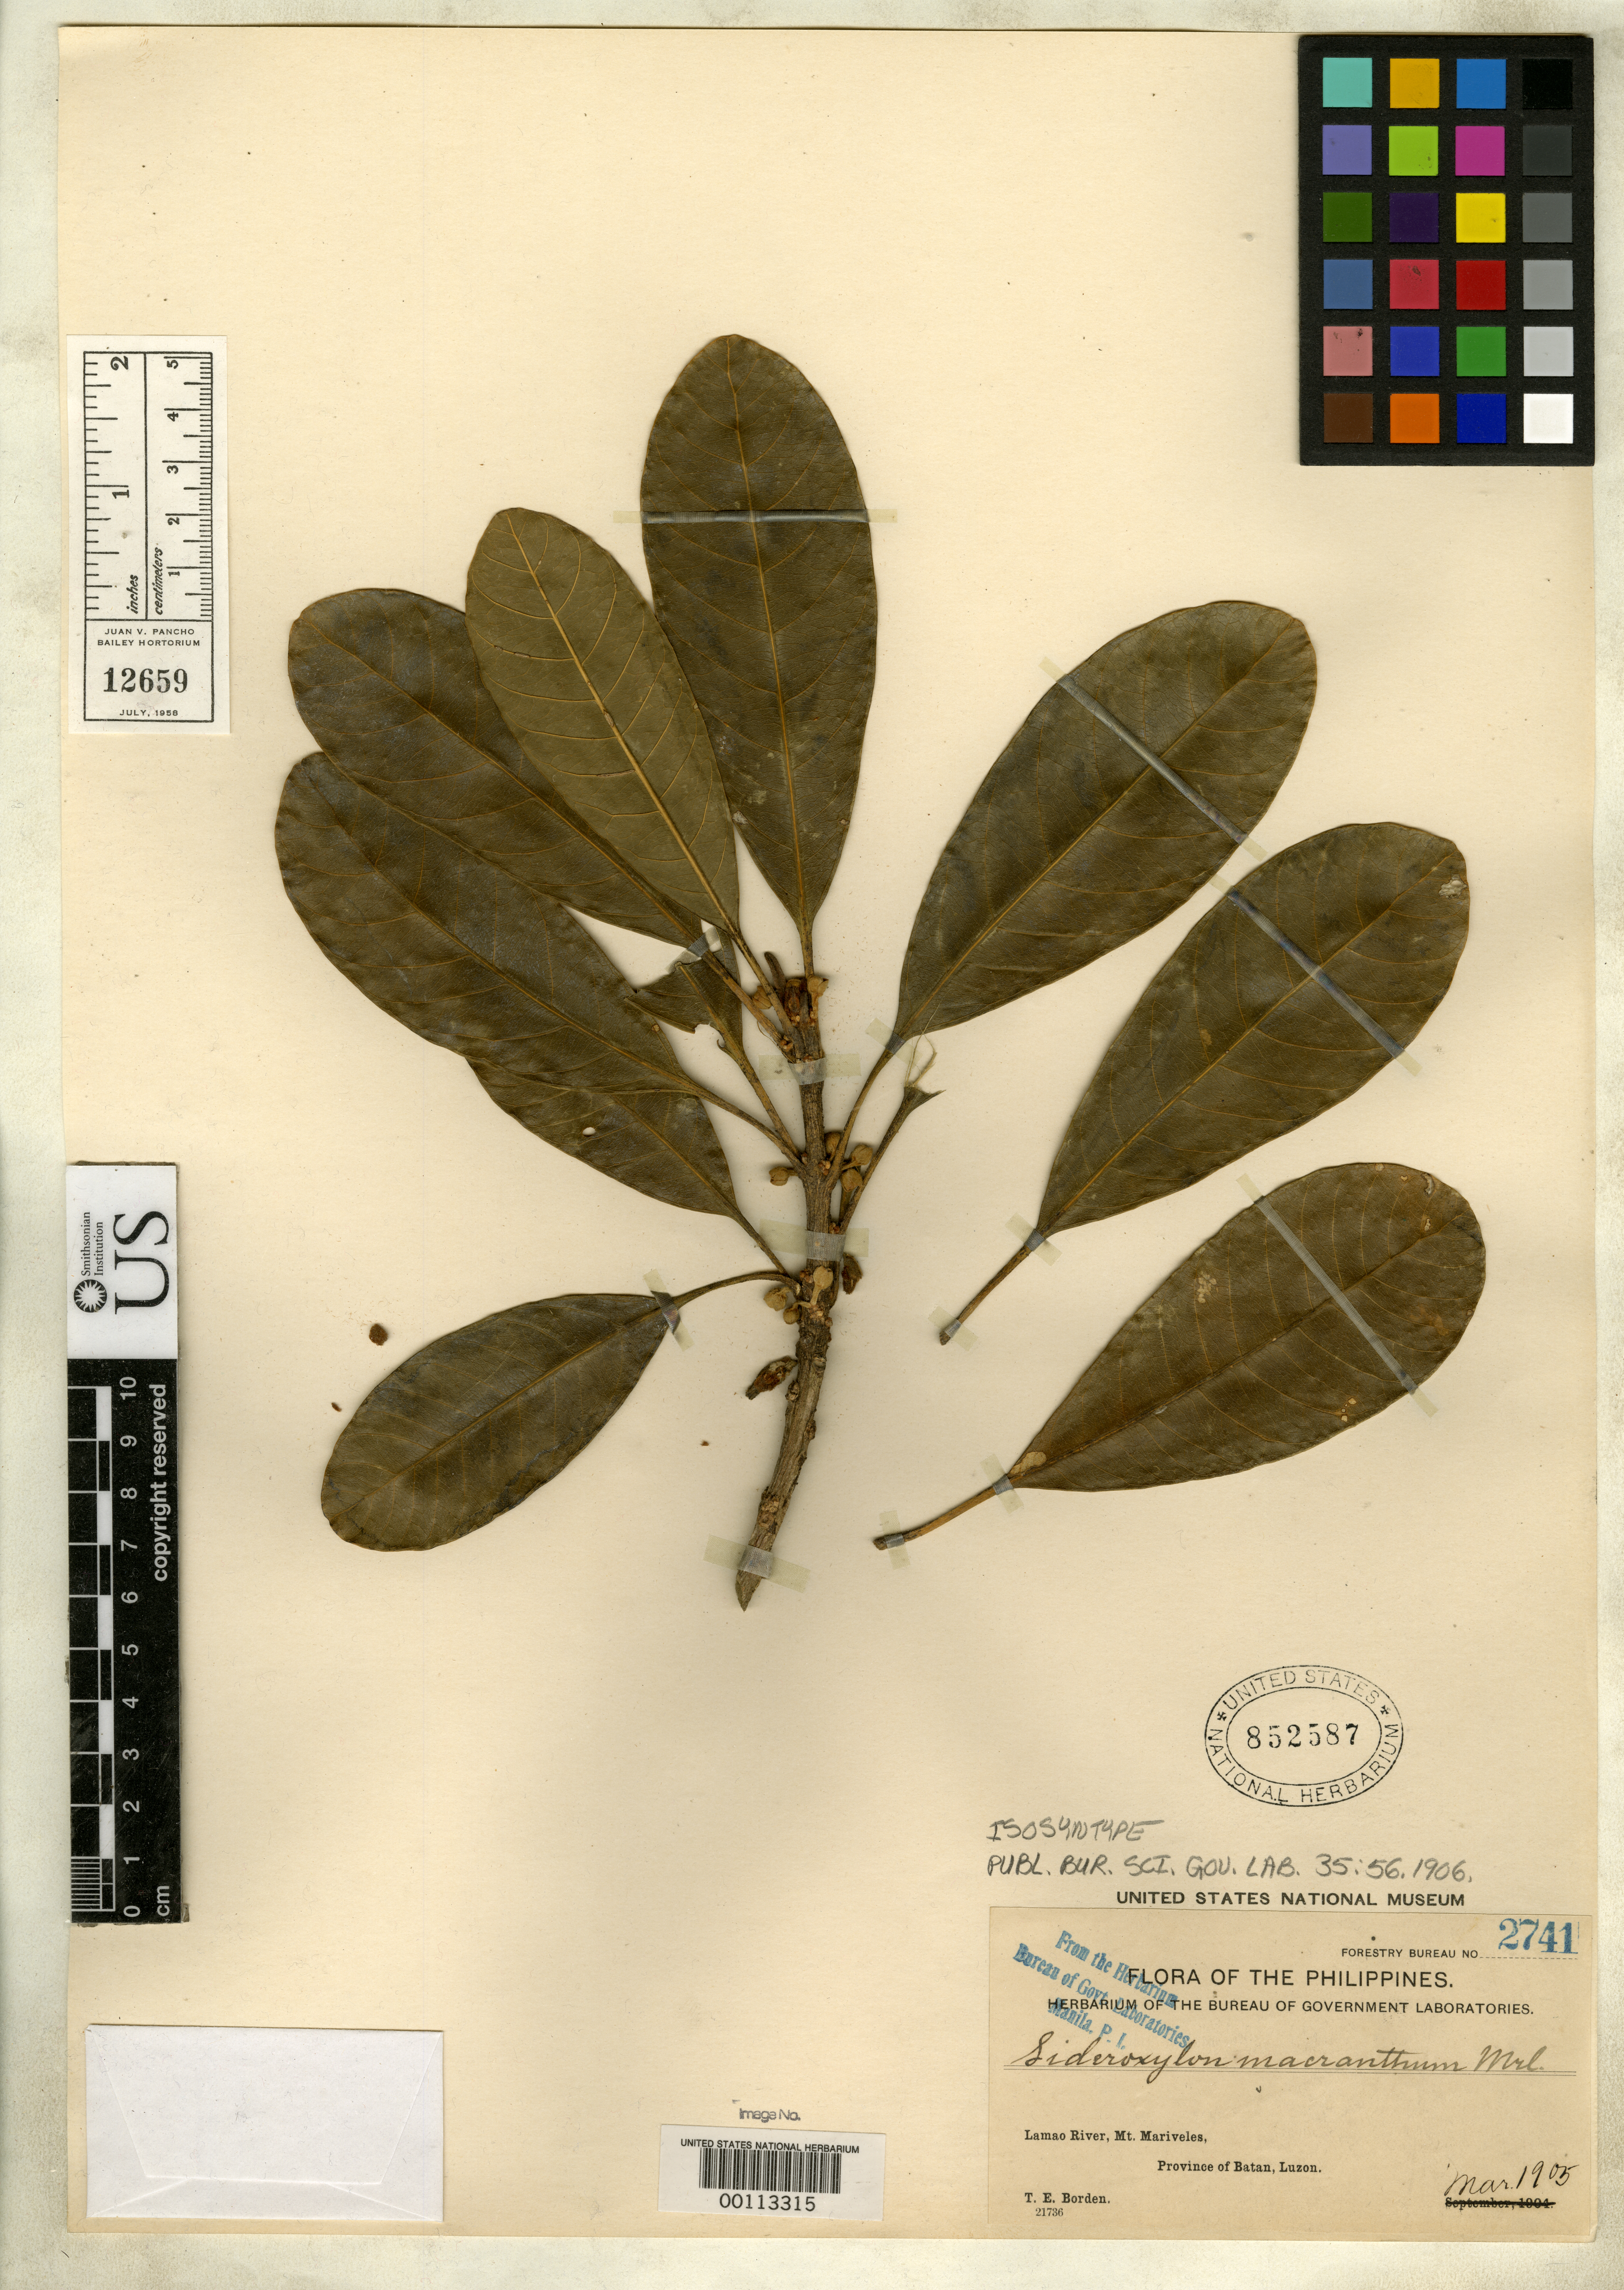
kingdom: Plantae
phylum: Tracheophyta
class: Magnoliopsida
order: Ericales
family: Sapotaceae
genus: Sideroxylon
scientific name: Sideroxylon macranthum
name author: Merr.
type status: Isosyntype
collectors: T. E. Borden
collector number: For. Bur. 2741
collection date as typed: Mar 1905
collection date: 1905-03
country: Philippines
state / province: Central Luzon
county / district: Bataan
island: Luzon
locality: Lamao River.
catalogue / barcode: US 852587